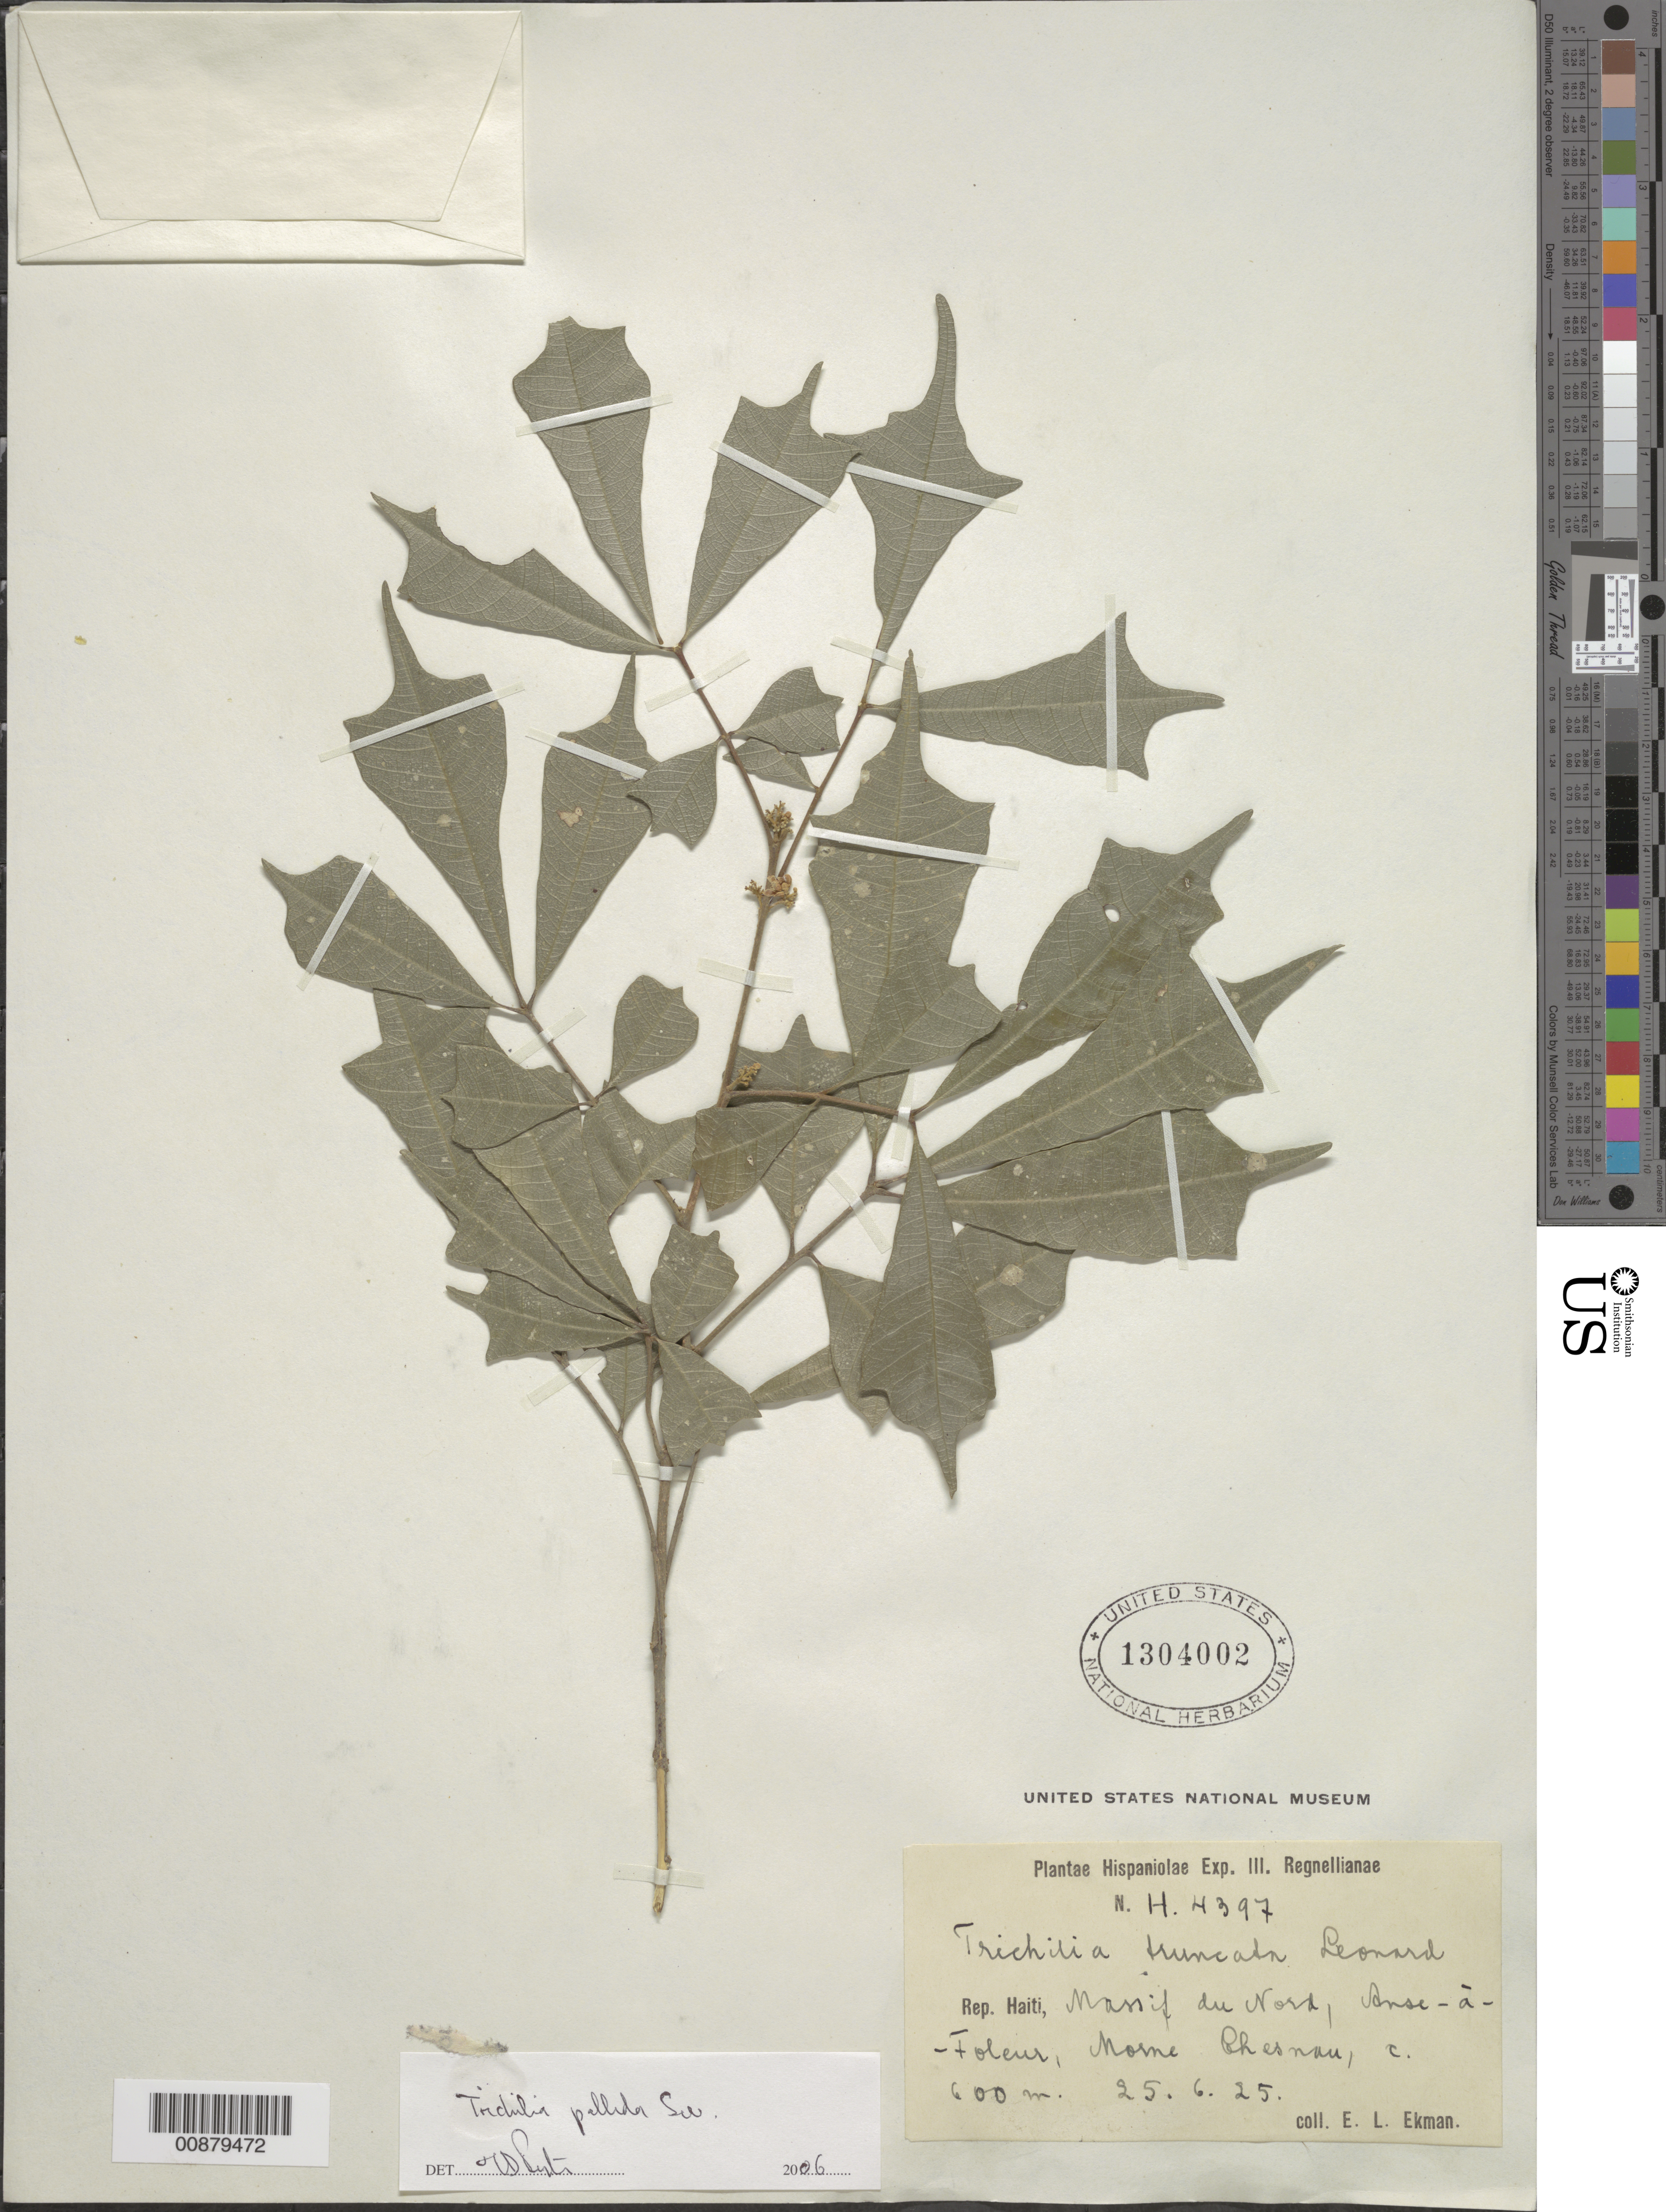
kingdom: Plantae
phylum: Tracheophyta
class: Magnoliopsida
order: Sapindales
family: Meliaceae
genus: Trichilia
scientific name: Trichilia pallida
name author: Sw.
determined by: Pennington, T. D., (K)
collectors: E. L. Ekman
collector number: H 4397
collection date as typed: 25 Jun 1925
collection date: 1925-06-25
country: Haiti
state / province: Nord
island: Hispaniola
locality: Anse-à-Foleur, Morne Chesnau.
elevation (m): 600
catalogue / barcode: US 1304002